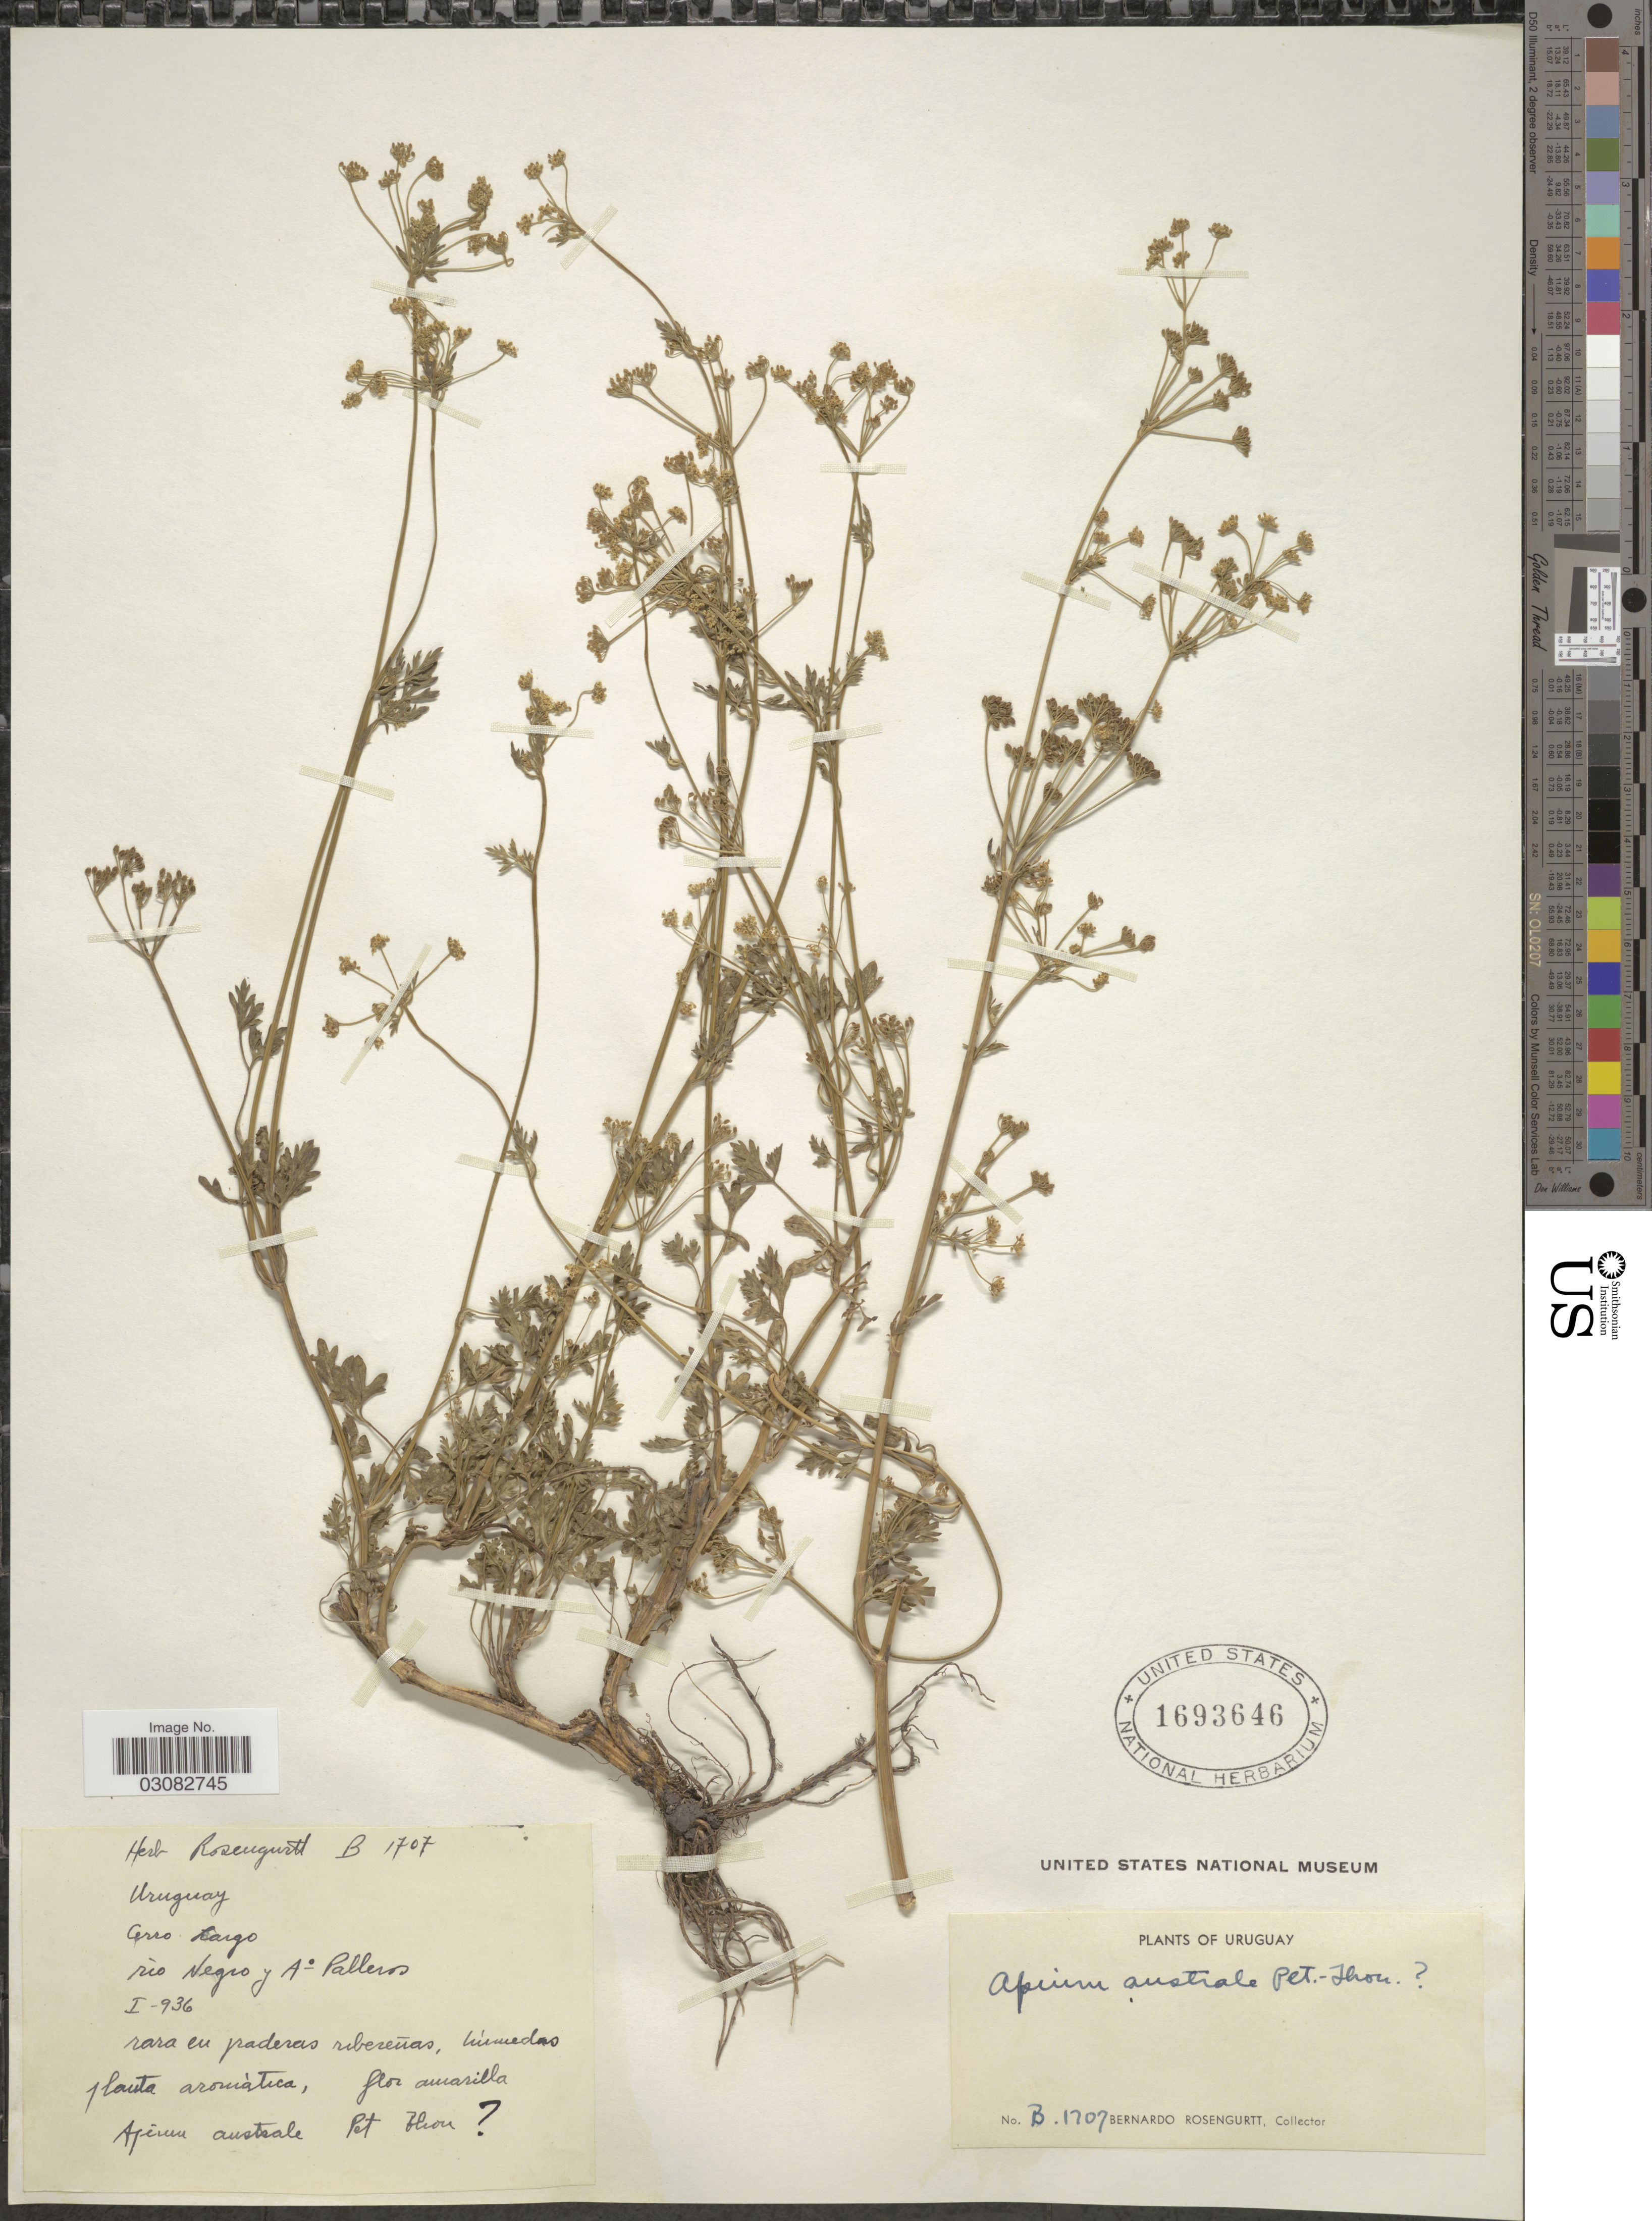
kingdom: Plantae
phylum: Tracheophyta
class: Magnoliopsida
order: Apiales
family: Apiaceae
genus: Apium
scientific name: Apium australe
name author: Thouars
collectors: B. Rosengurtt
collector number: B1707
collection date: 1936-01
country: Uruguay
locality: Cerro Largo. Rìo Negro y A° Palleros.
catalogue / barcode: US 1693646